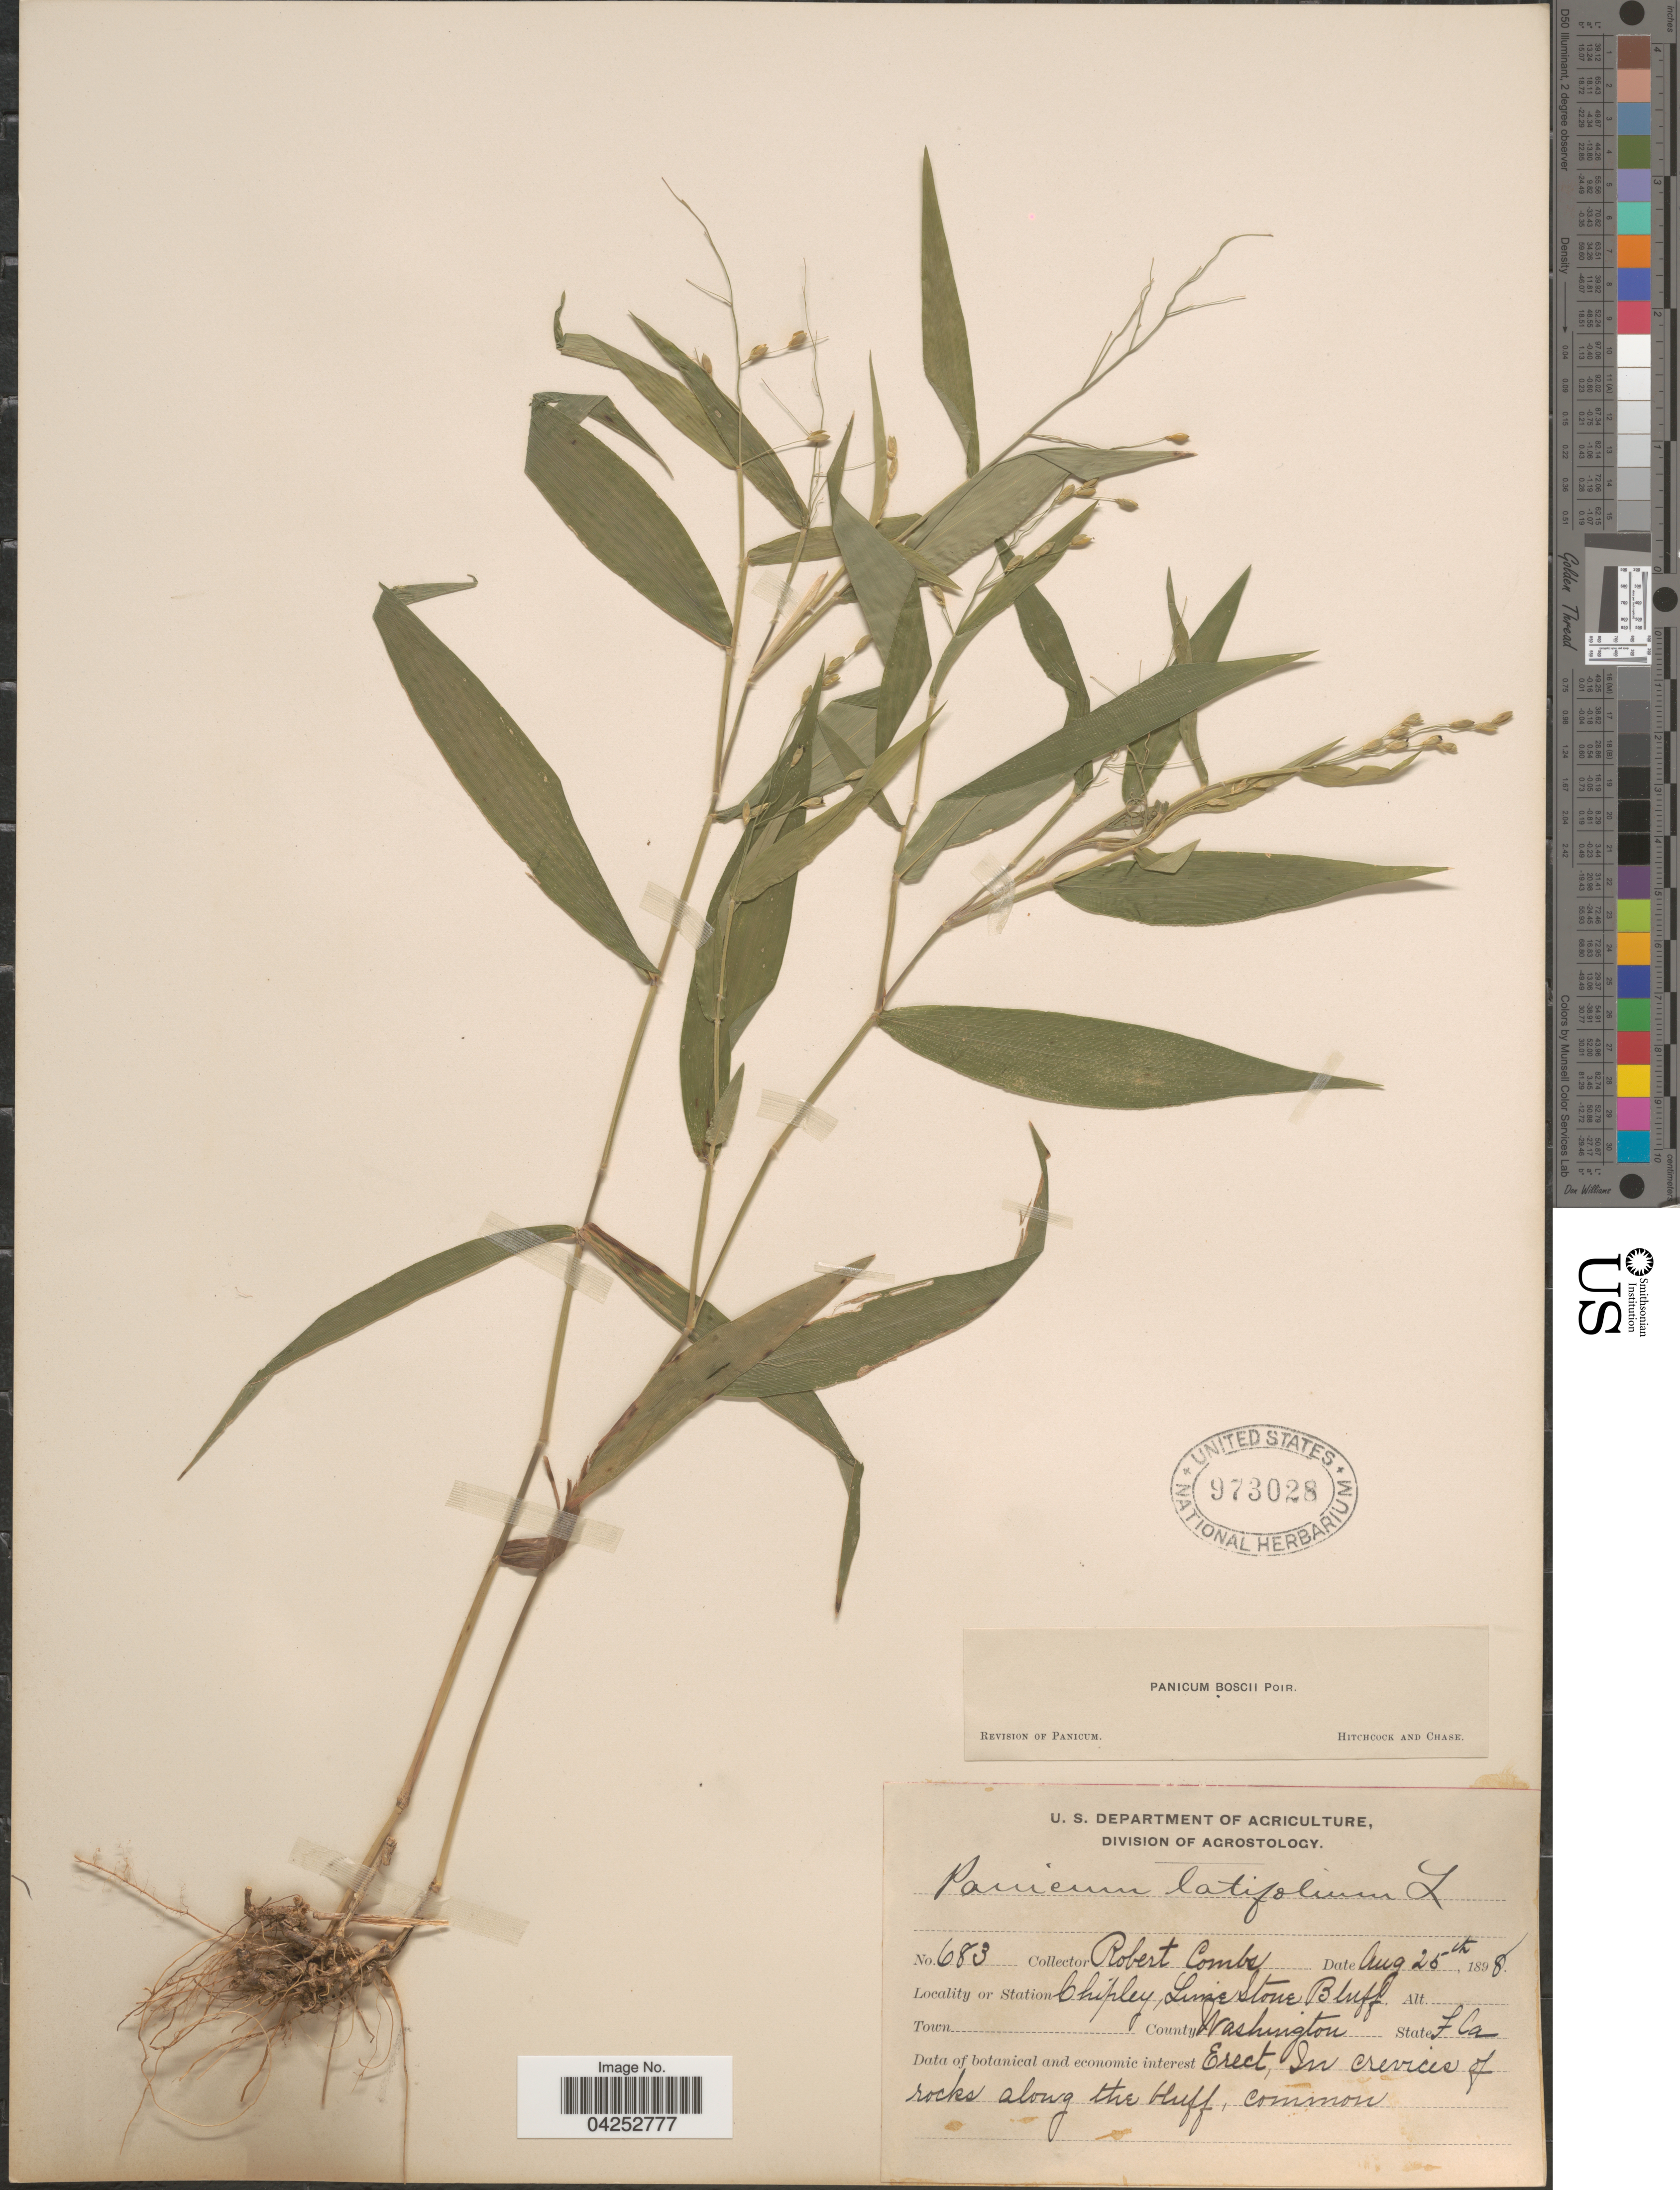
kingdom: Plantae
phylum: Tracheophyta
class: Liliopsida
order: Poales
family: Poaceae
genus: Dichanthelium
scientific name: Dichanthelium boscii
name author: (Poir.) Gould & C.A. Clark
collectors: R. Combs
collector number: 683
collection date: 1898-08-25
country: United States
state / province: Florida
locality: Chipley, Lime Stone Bluff. County Washington.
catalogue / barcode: US 973028